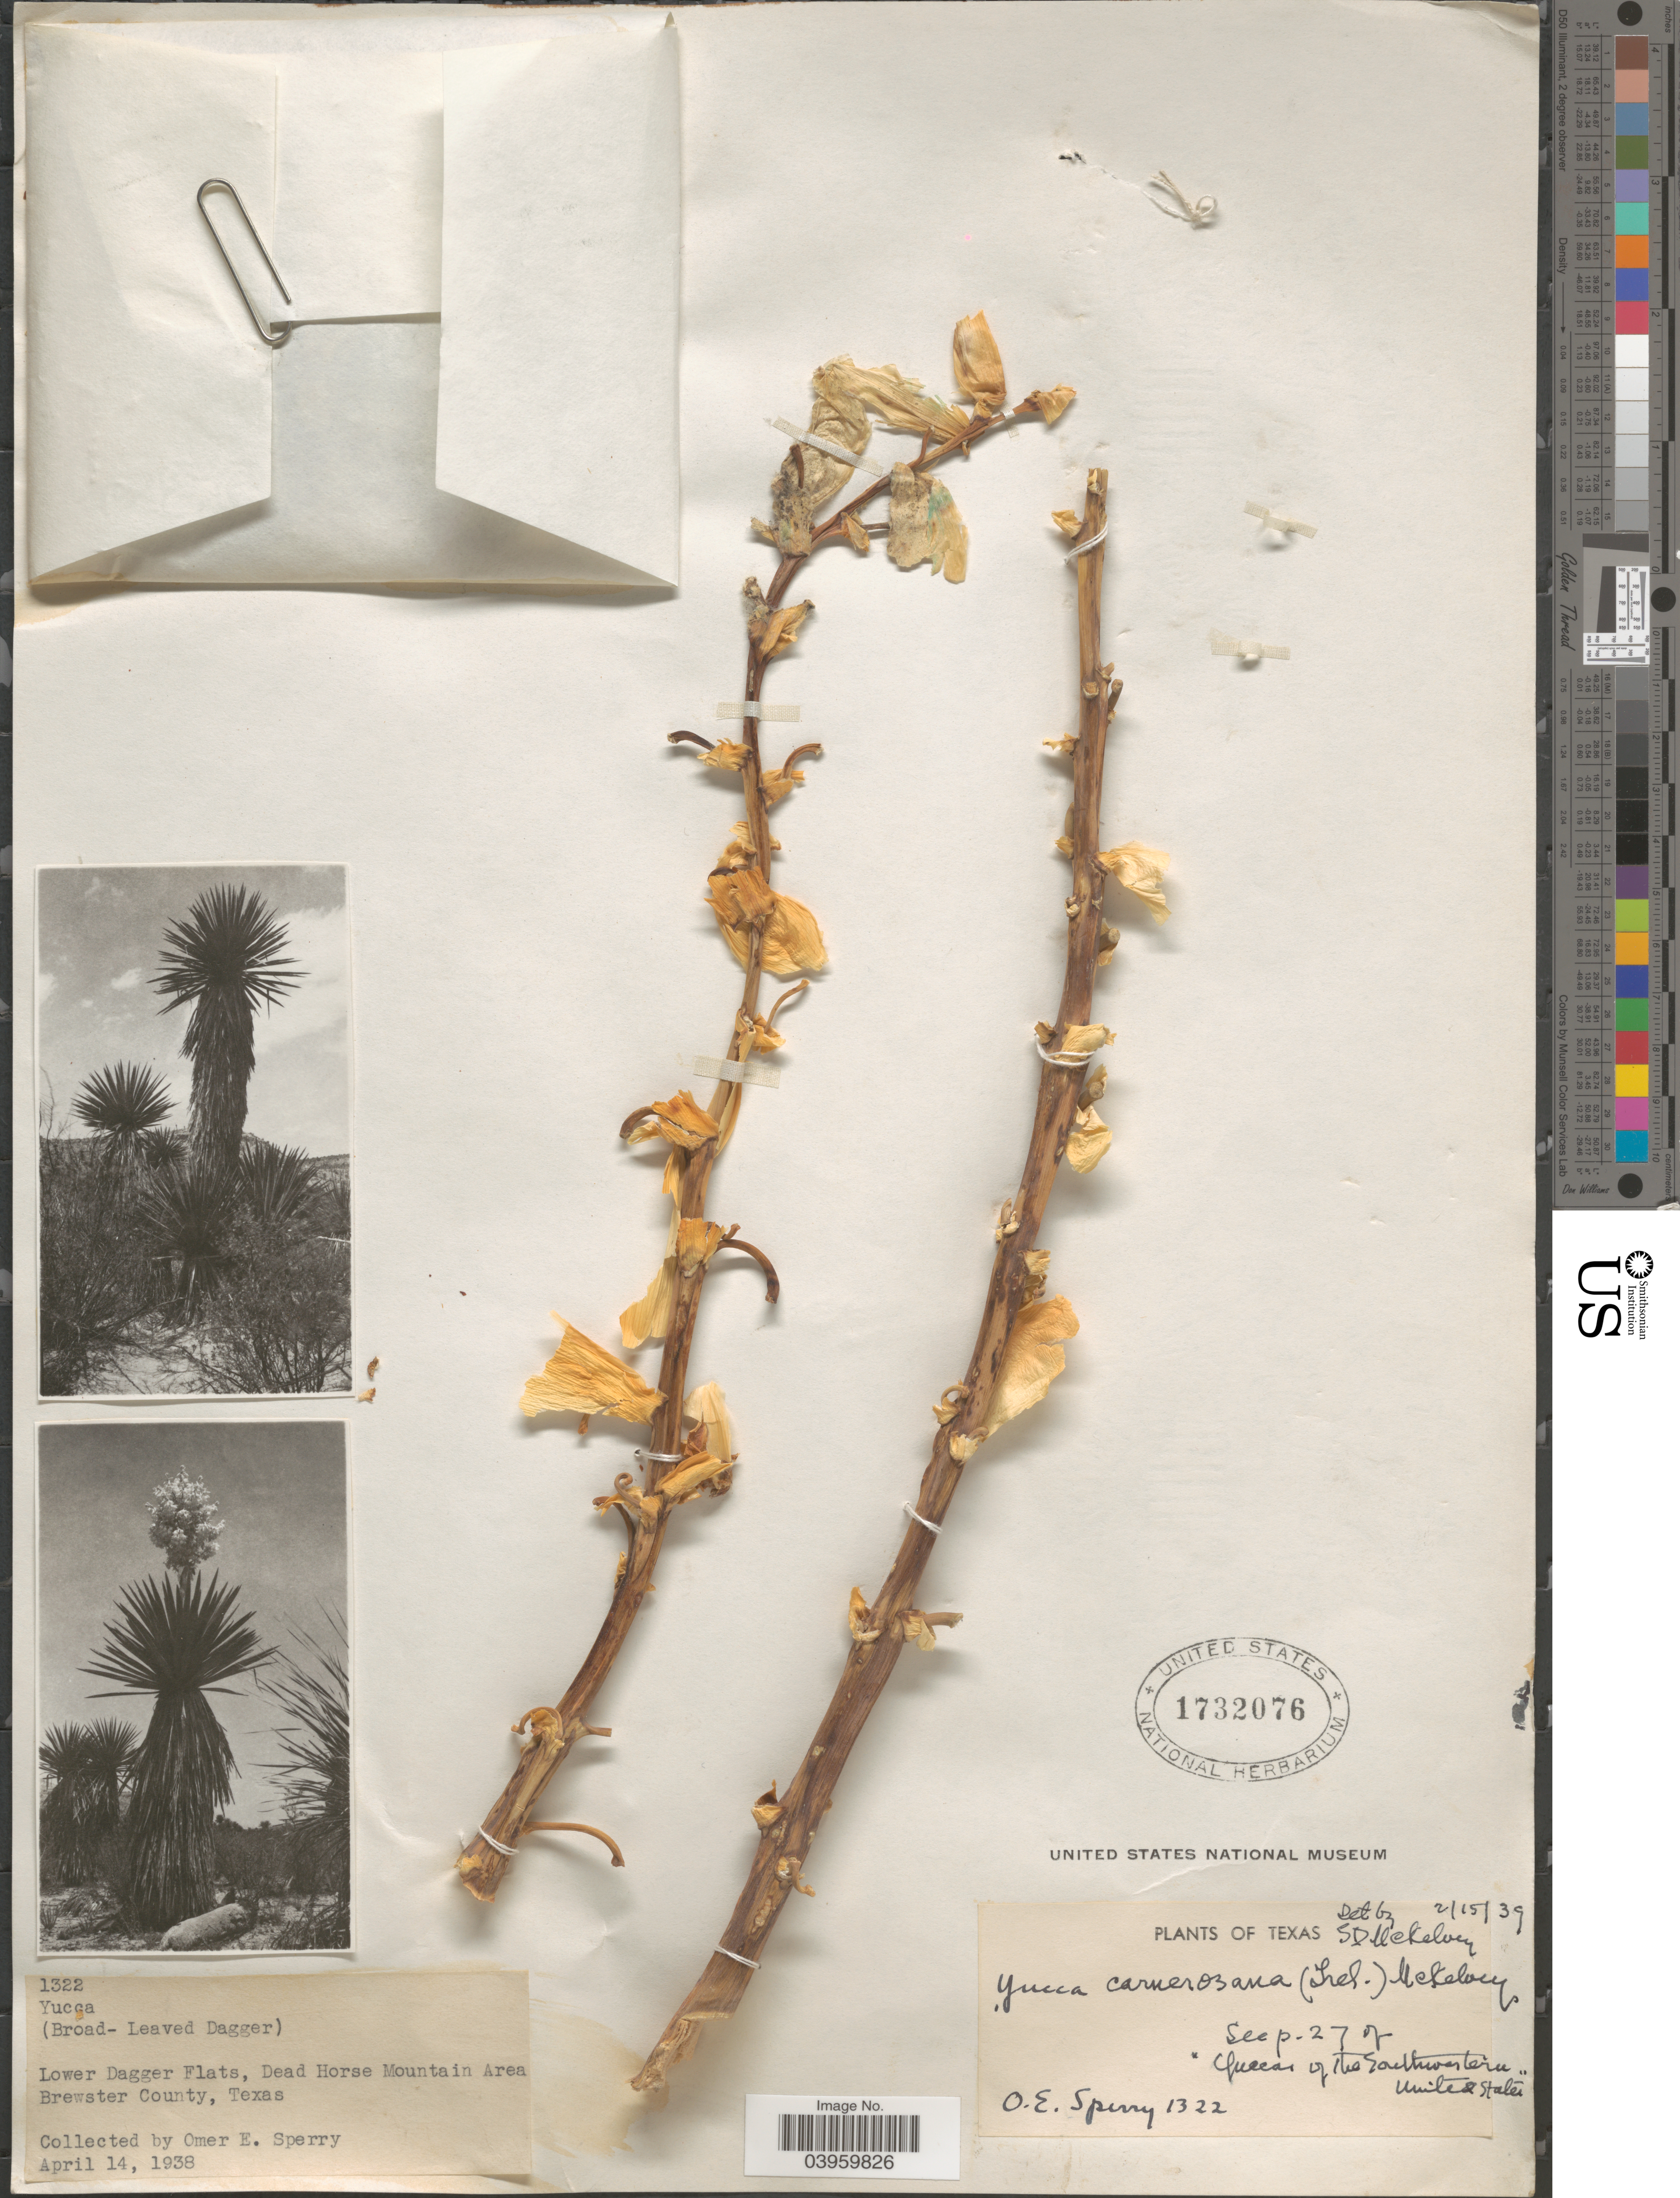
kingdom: Plantae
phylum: Tracheophyta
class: Liliopsida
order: Asparagales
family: Asparagaceae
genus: Yucca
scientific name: Yucca carnerosana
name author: (Trel.) McKelvey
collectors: O. E. Sperry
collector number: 1322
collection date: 1938-04-14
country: United States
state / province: Texas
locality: Lower Dagger Flats, Dead Horse Mountain Area. Brewster County.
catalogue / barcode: US 1732076